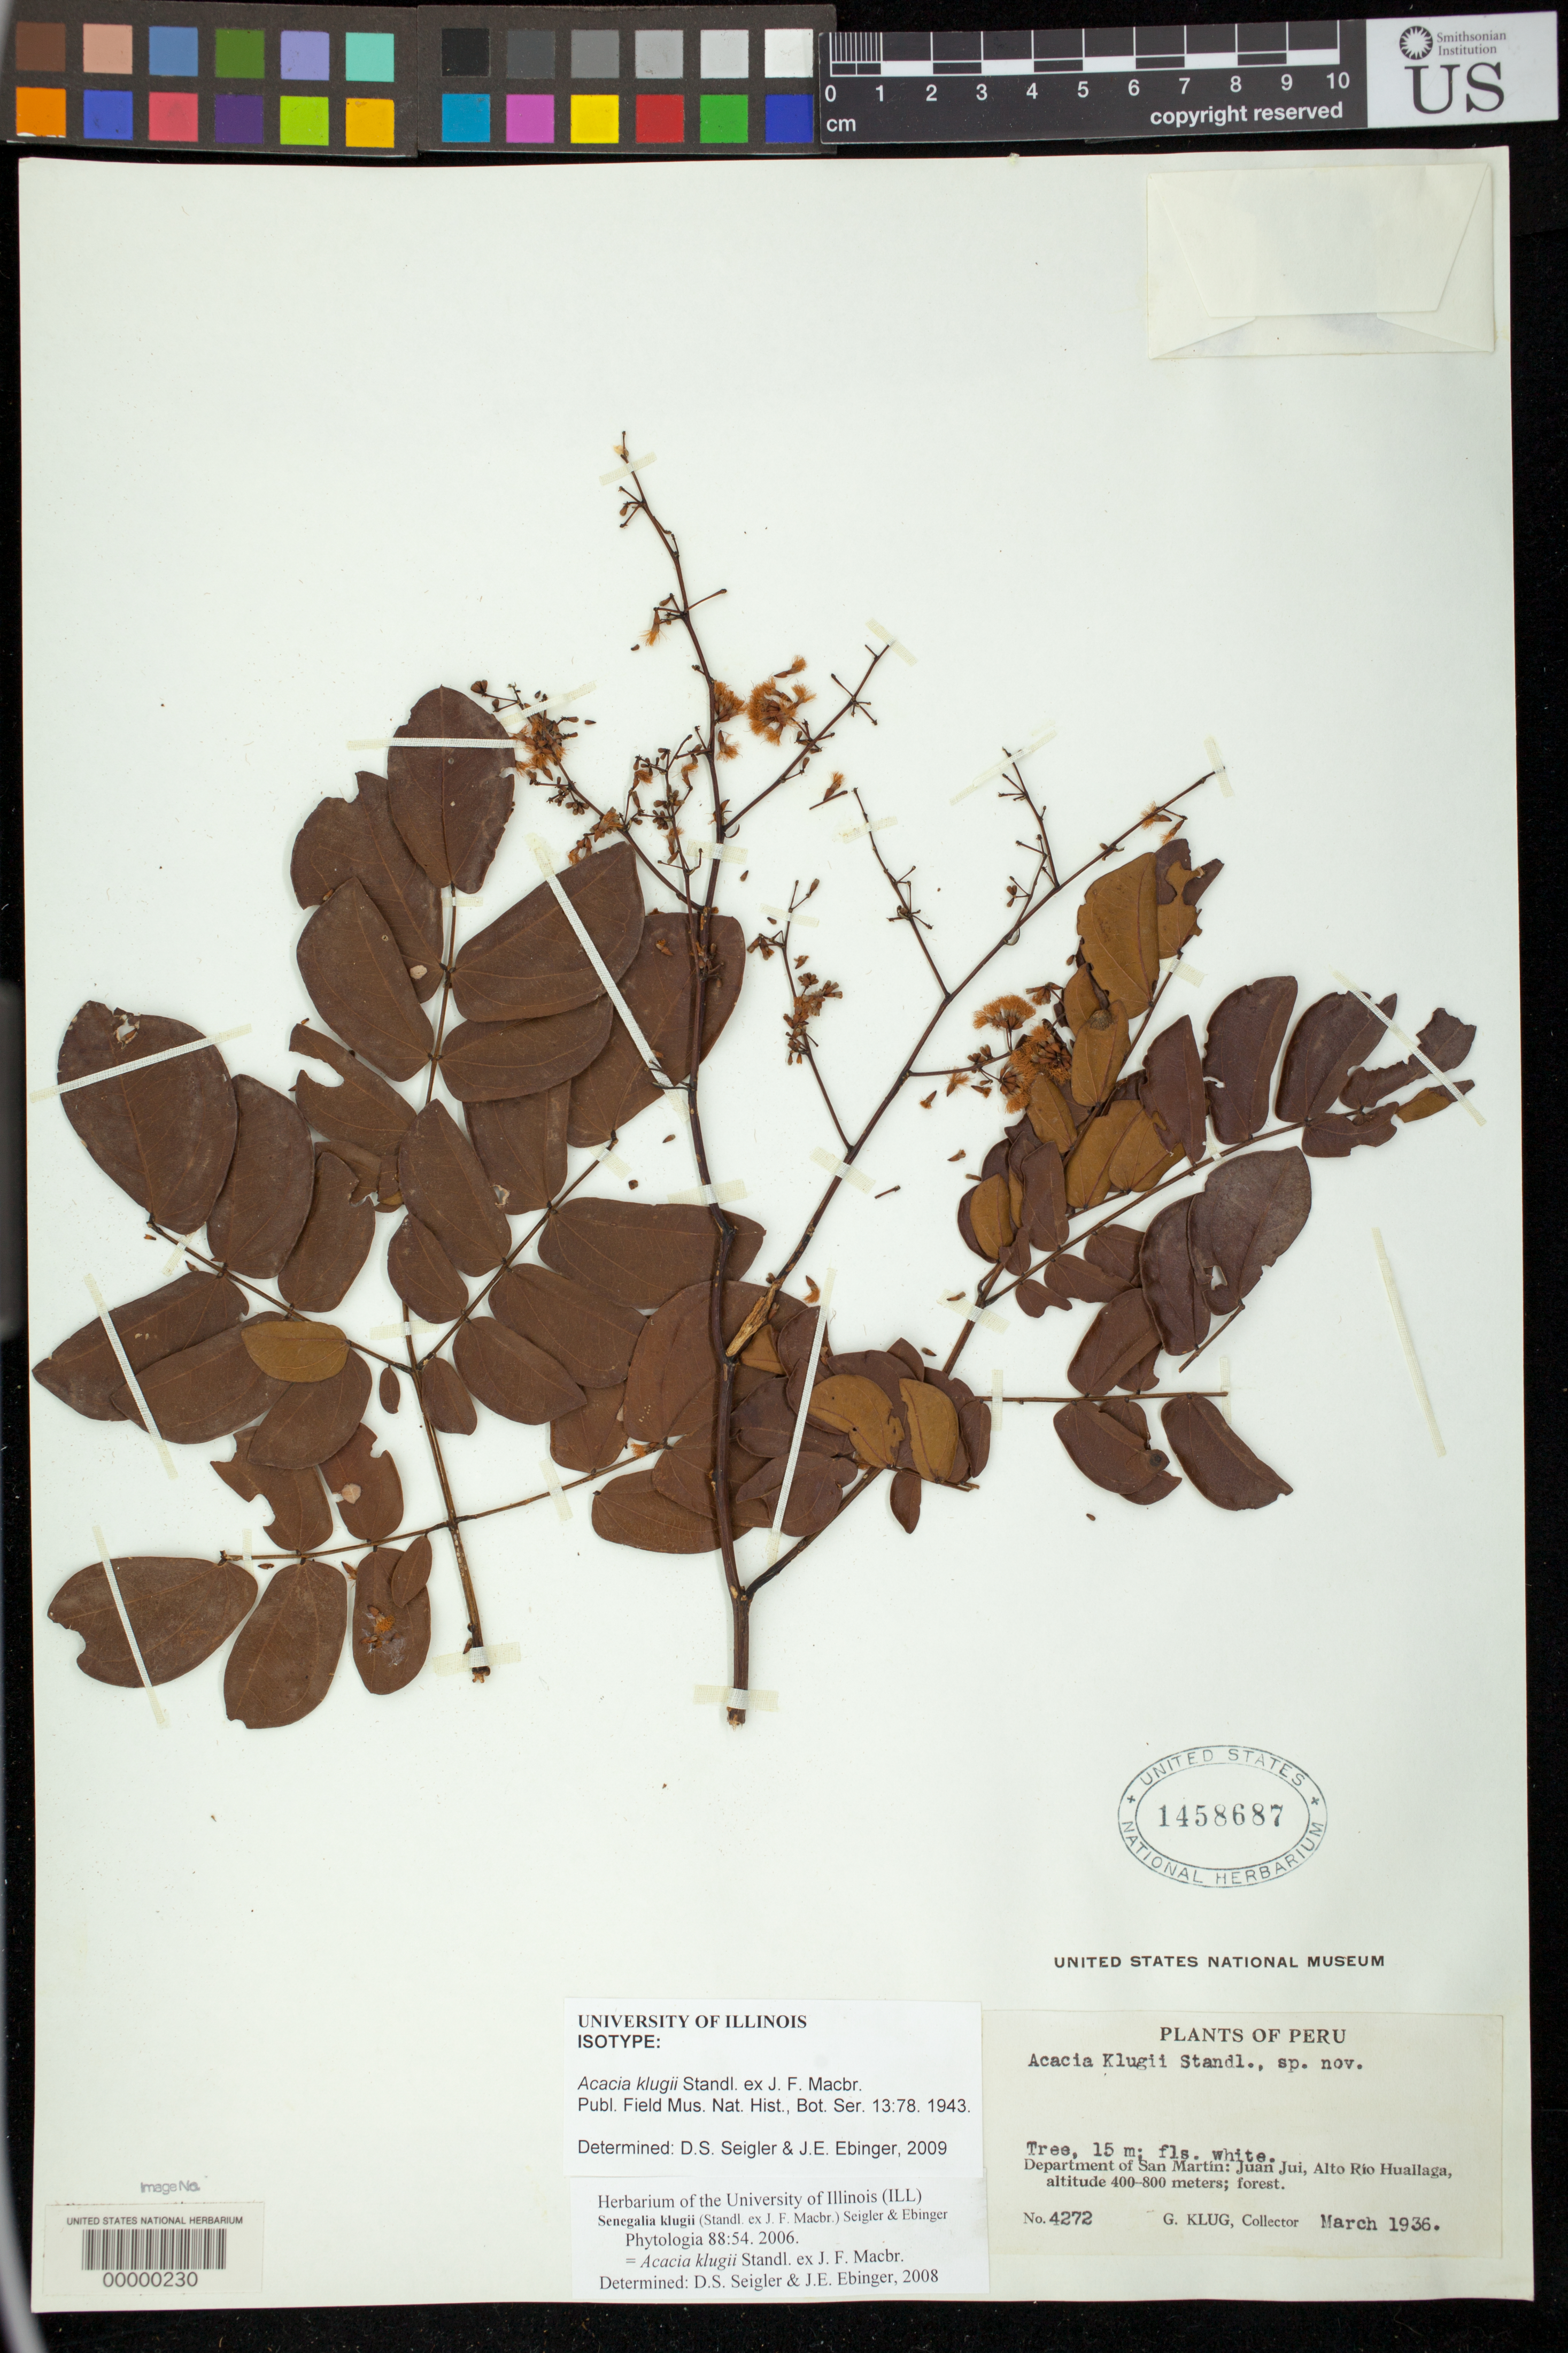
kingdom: Plantae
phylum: Tracheophyta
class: Magnoliopsida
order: Fabales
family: Fabaceae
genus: Acacia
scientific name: Acacia klugii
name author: Standl. ex J.F. Macbr.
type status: Isotype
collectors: G. Klug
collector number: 4272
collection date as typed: Mar 1936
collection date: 1936-03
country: Peru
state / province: San Martín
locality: Juan Jui, Alto Rio Huallaga.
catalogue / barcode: US 1458687